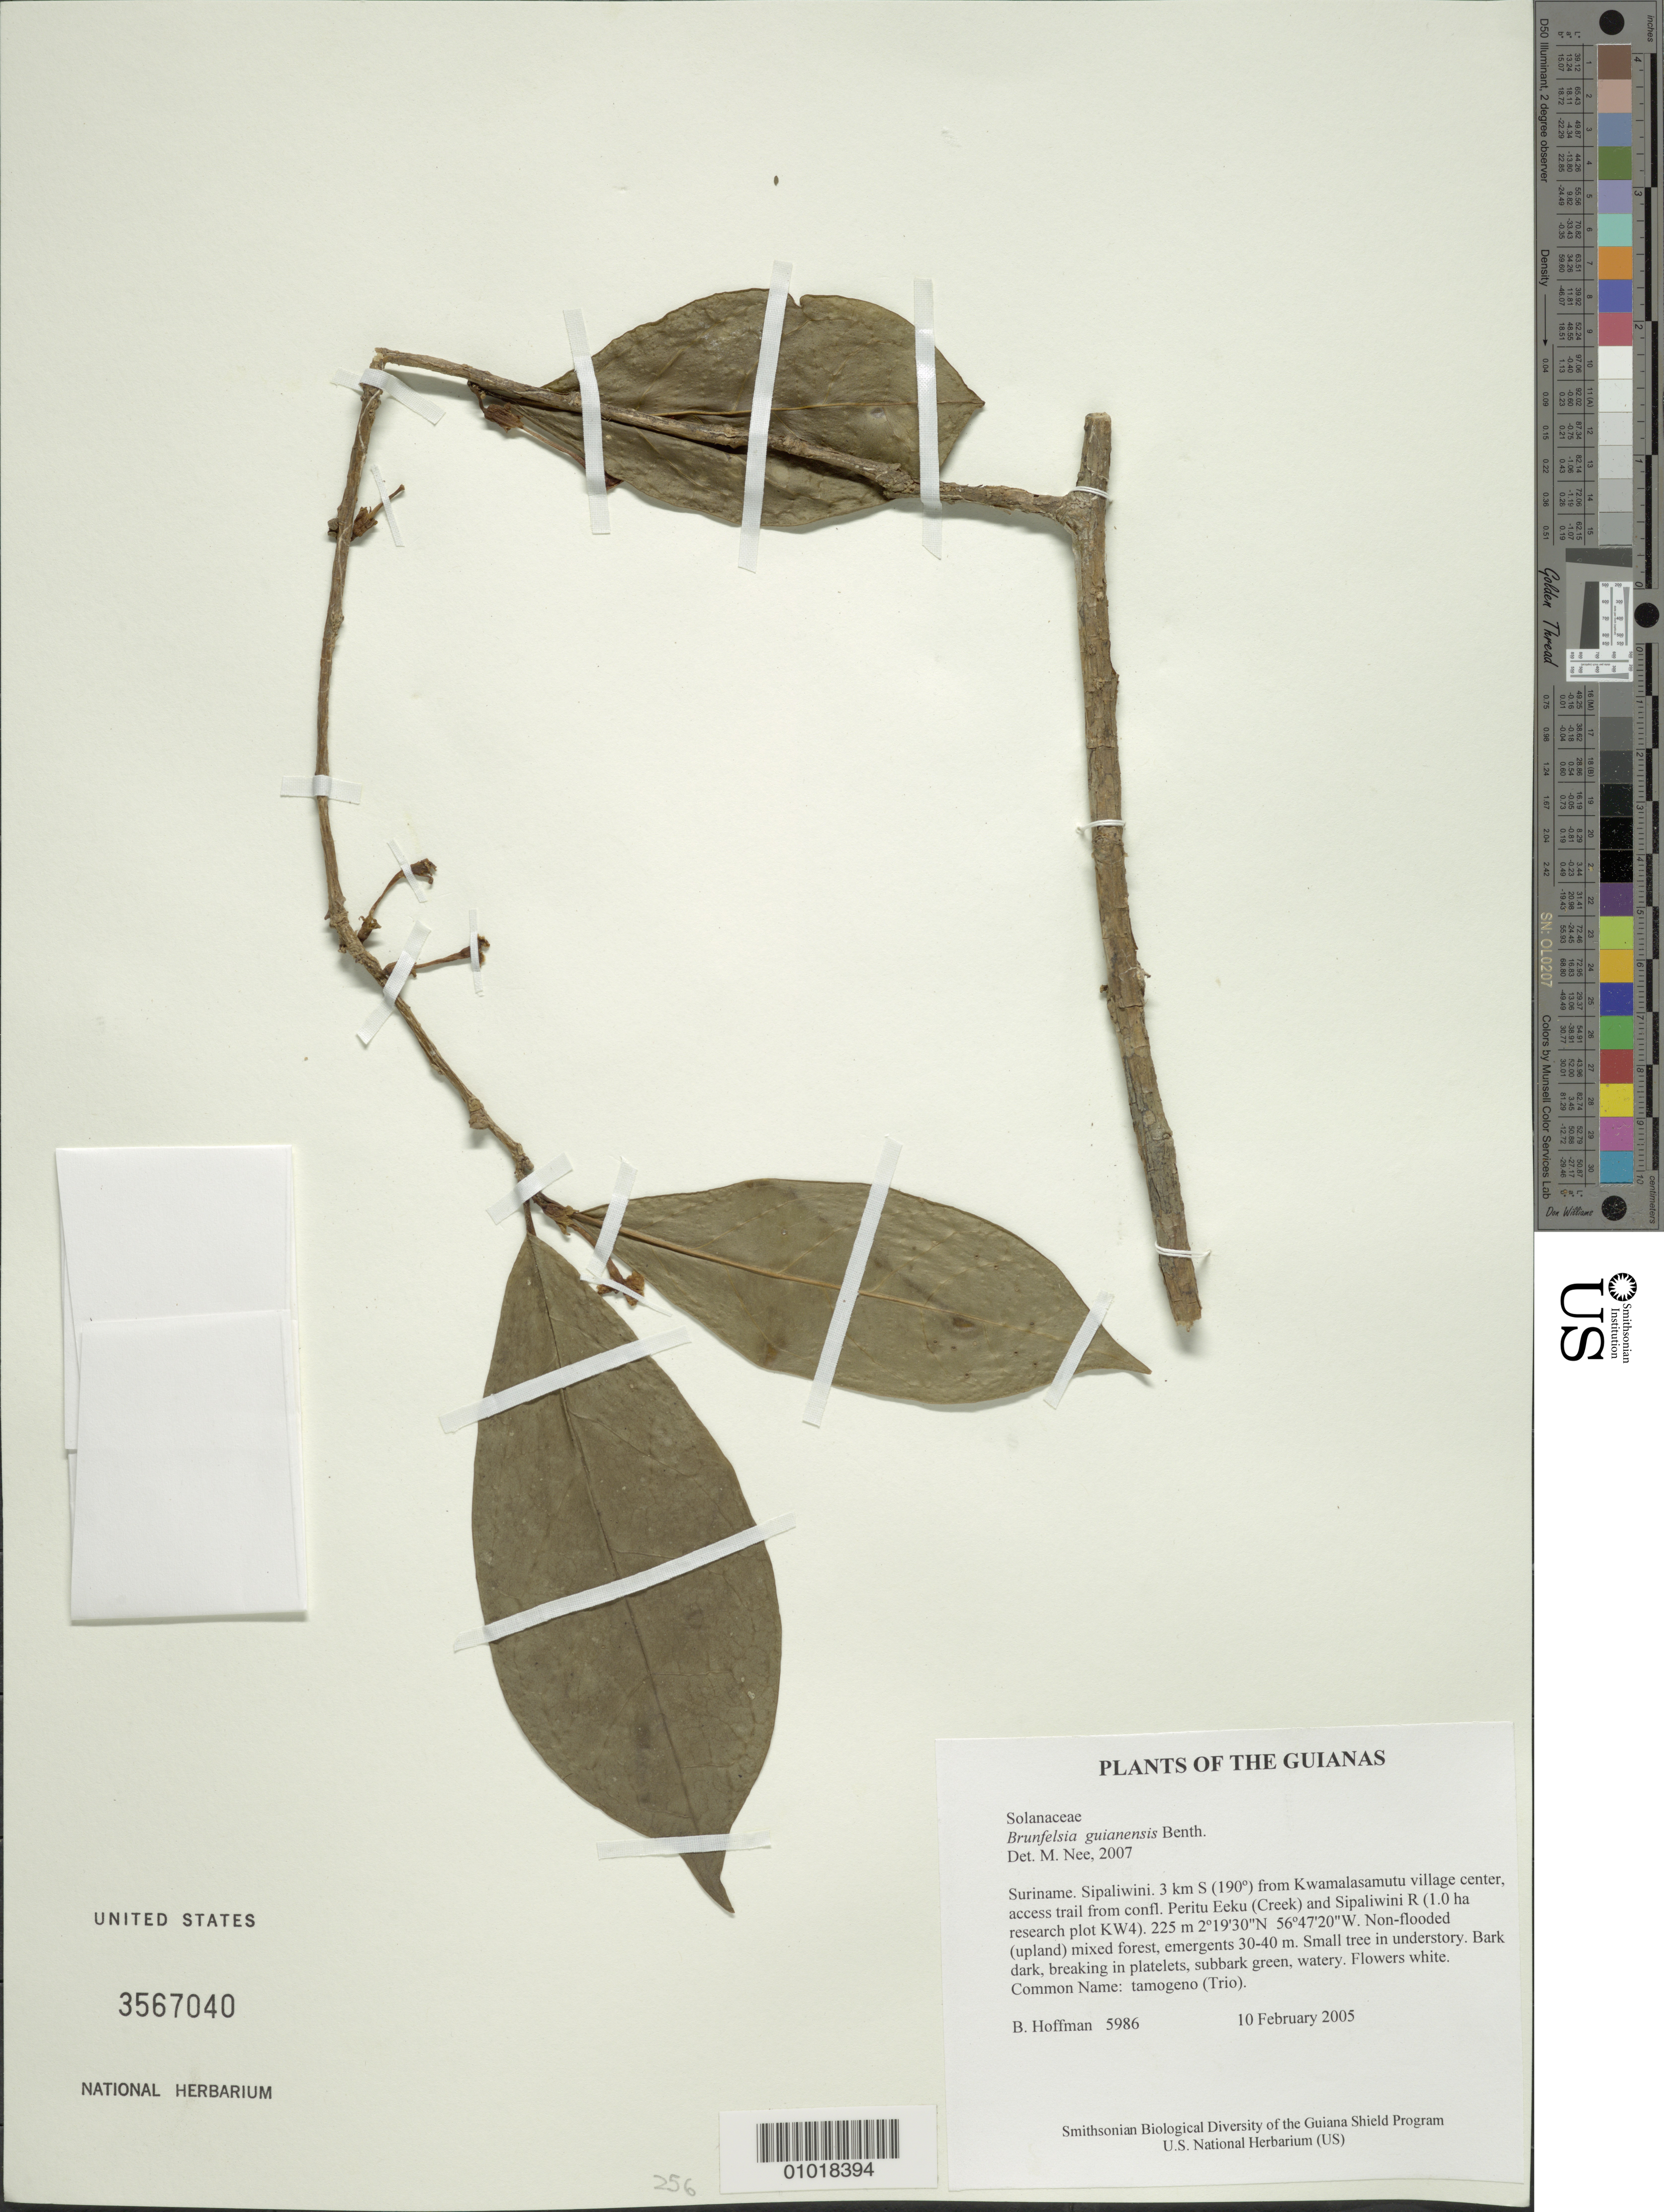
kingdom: Plantae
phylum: Tracheophyta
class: Magnoliopsida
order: Solanales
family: Solanaceae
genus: Brunfelsia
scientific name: Brunfelsia guianensis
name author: Benth.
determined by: Nee, Michael H.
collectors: B. Hoffman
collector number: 5986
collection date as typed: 10 February 2005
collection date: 2005-02-10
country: Suriname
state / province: Sipaliwini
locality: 3 km S (190º) from Kwamalasamutu village center, access trail from confl. Peritu Eeku (Creek) and Sipaliwini R (1.0 ha research plot KW4)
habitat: Non-flooded (upland) mixed forest, emergents 30-40 m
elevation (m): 225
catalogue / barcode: US 3567040